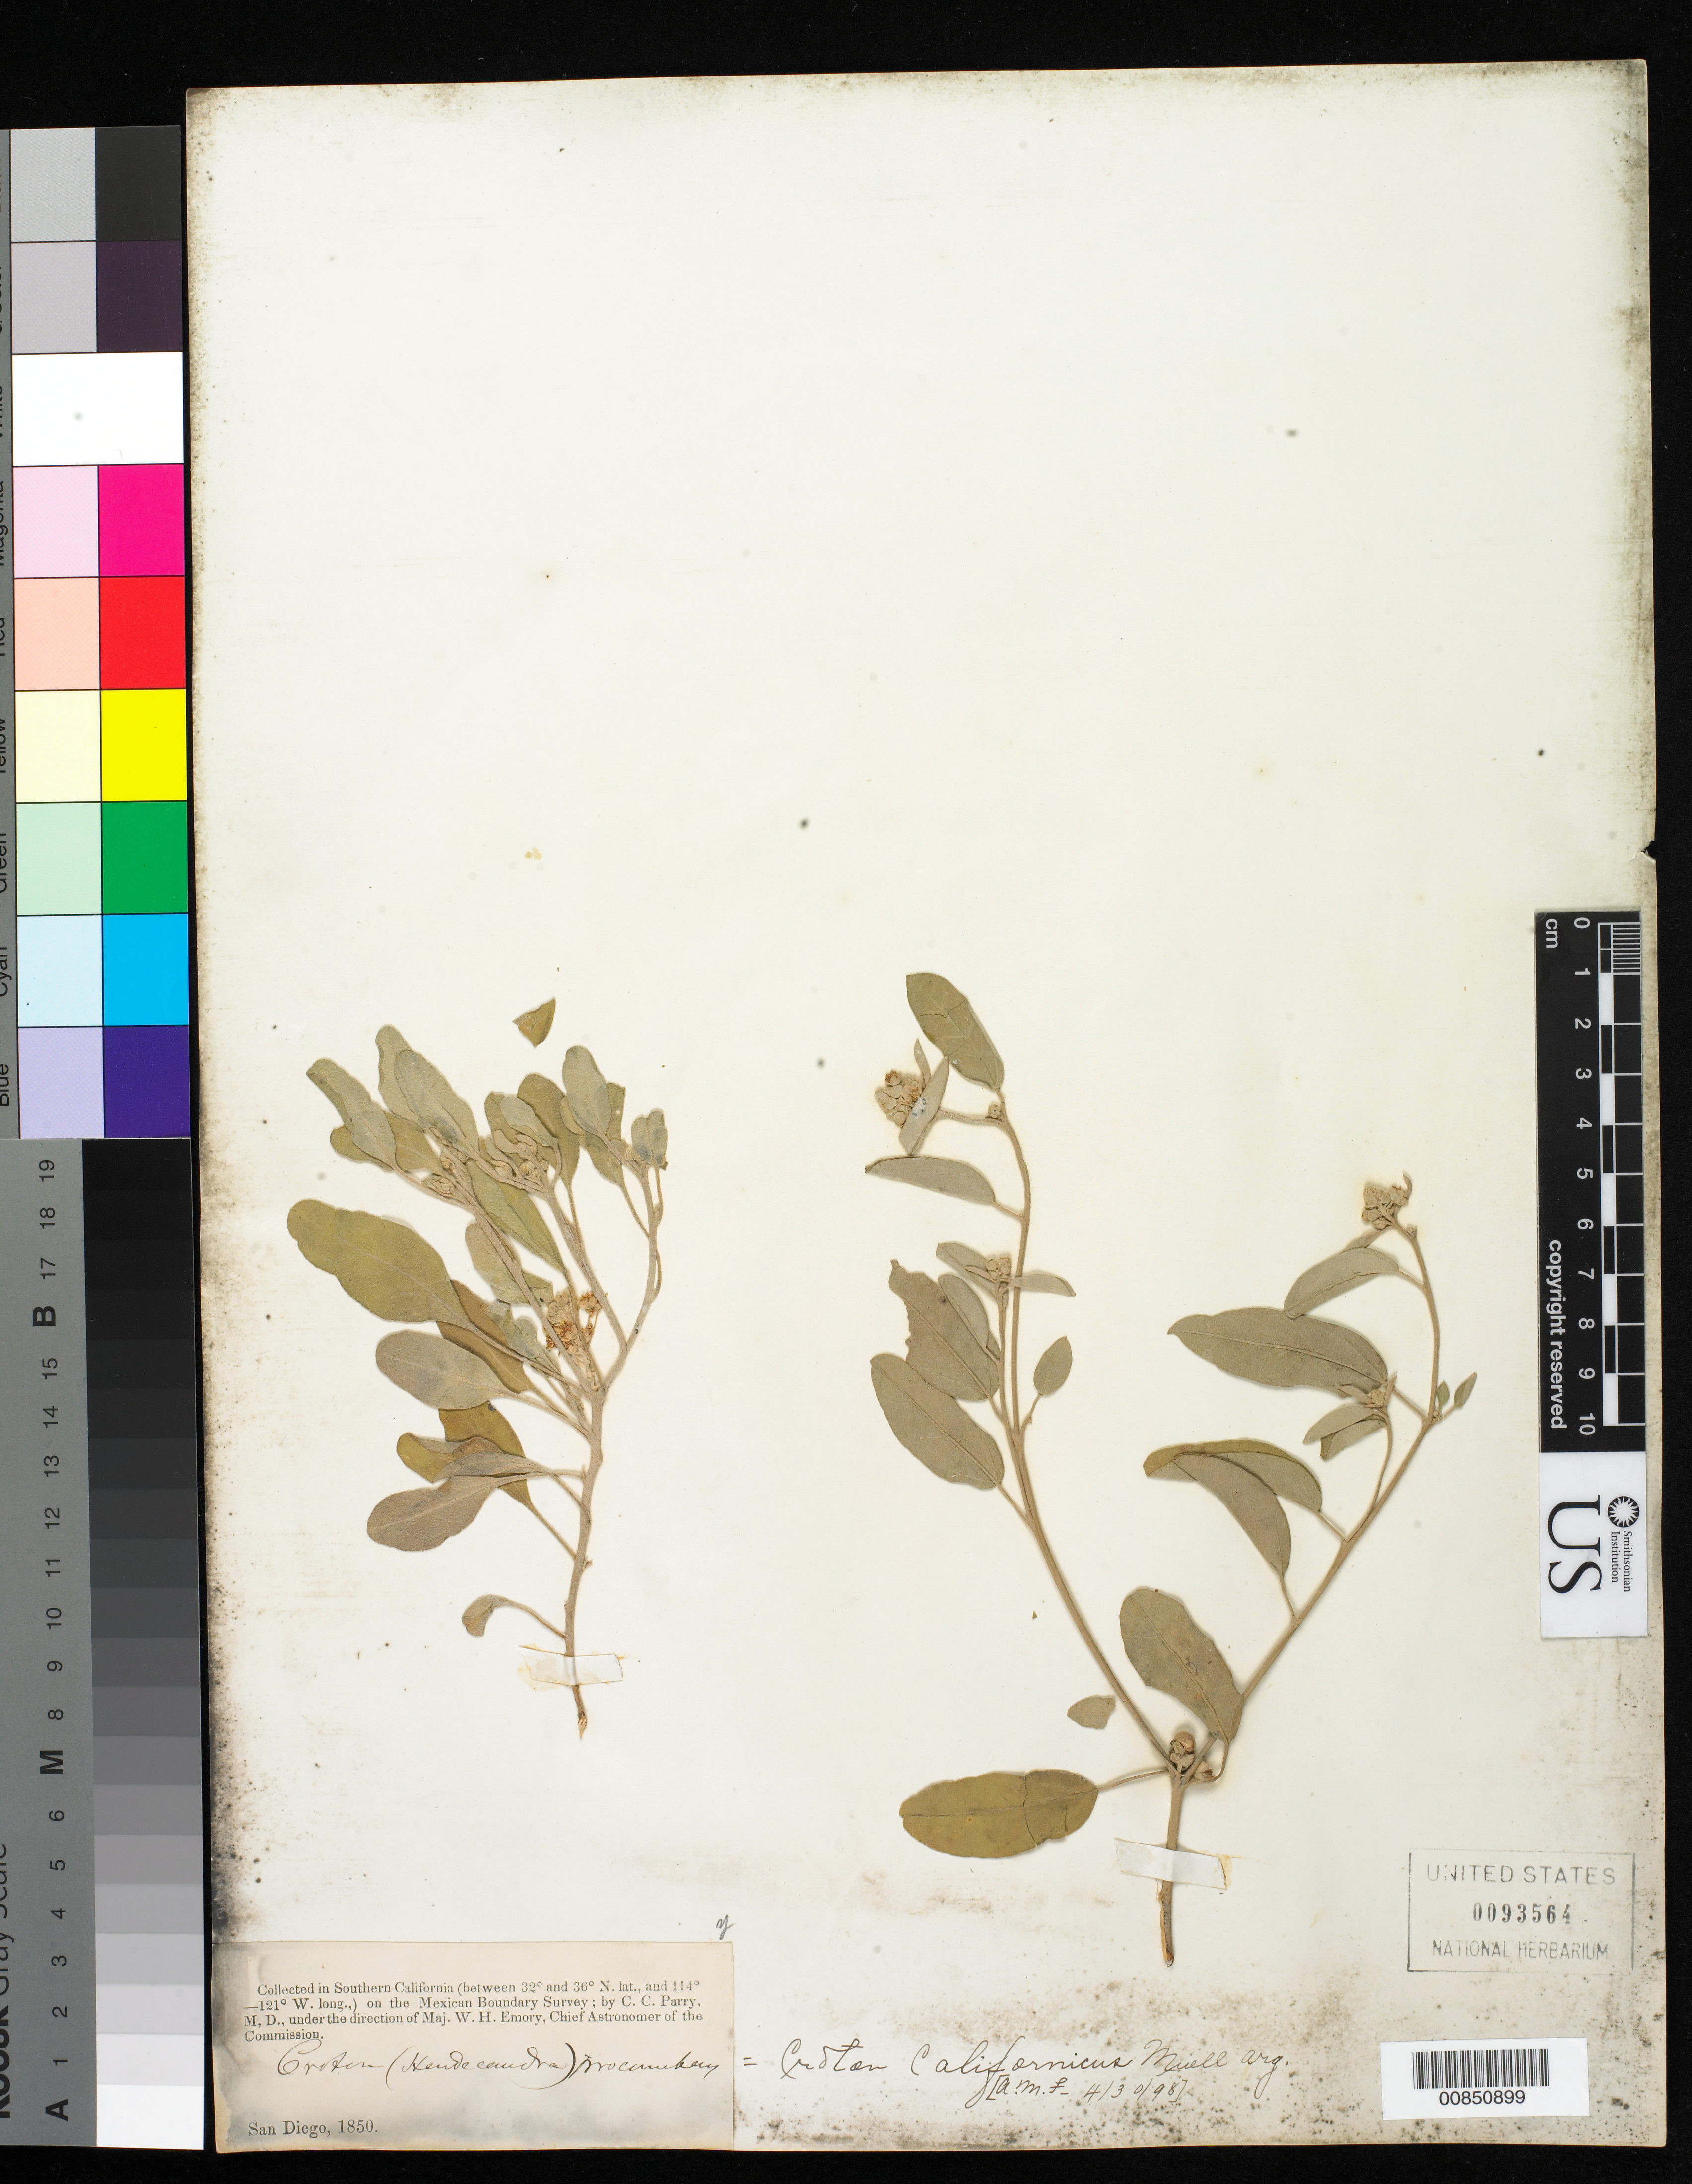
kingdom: Plantae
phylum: Tracheophyta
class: Magnoliopsida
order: Malpighiales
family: Euphorbiaceae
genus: Croton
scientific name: Croton californicus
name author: Müll. Arg.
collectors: C. C. Parry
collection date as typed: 1850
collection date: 1850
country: United States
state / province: California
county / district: San Diego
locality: San Diego, Southern California.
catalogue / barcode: US 93564